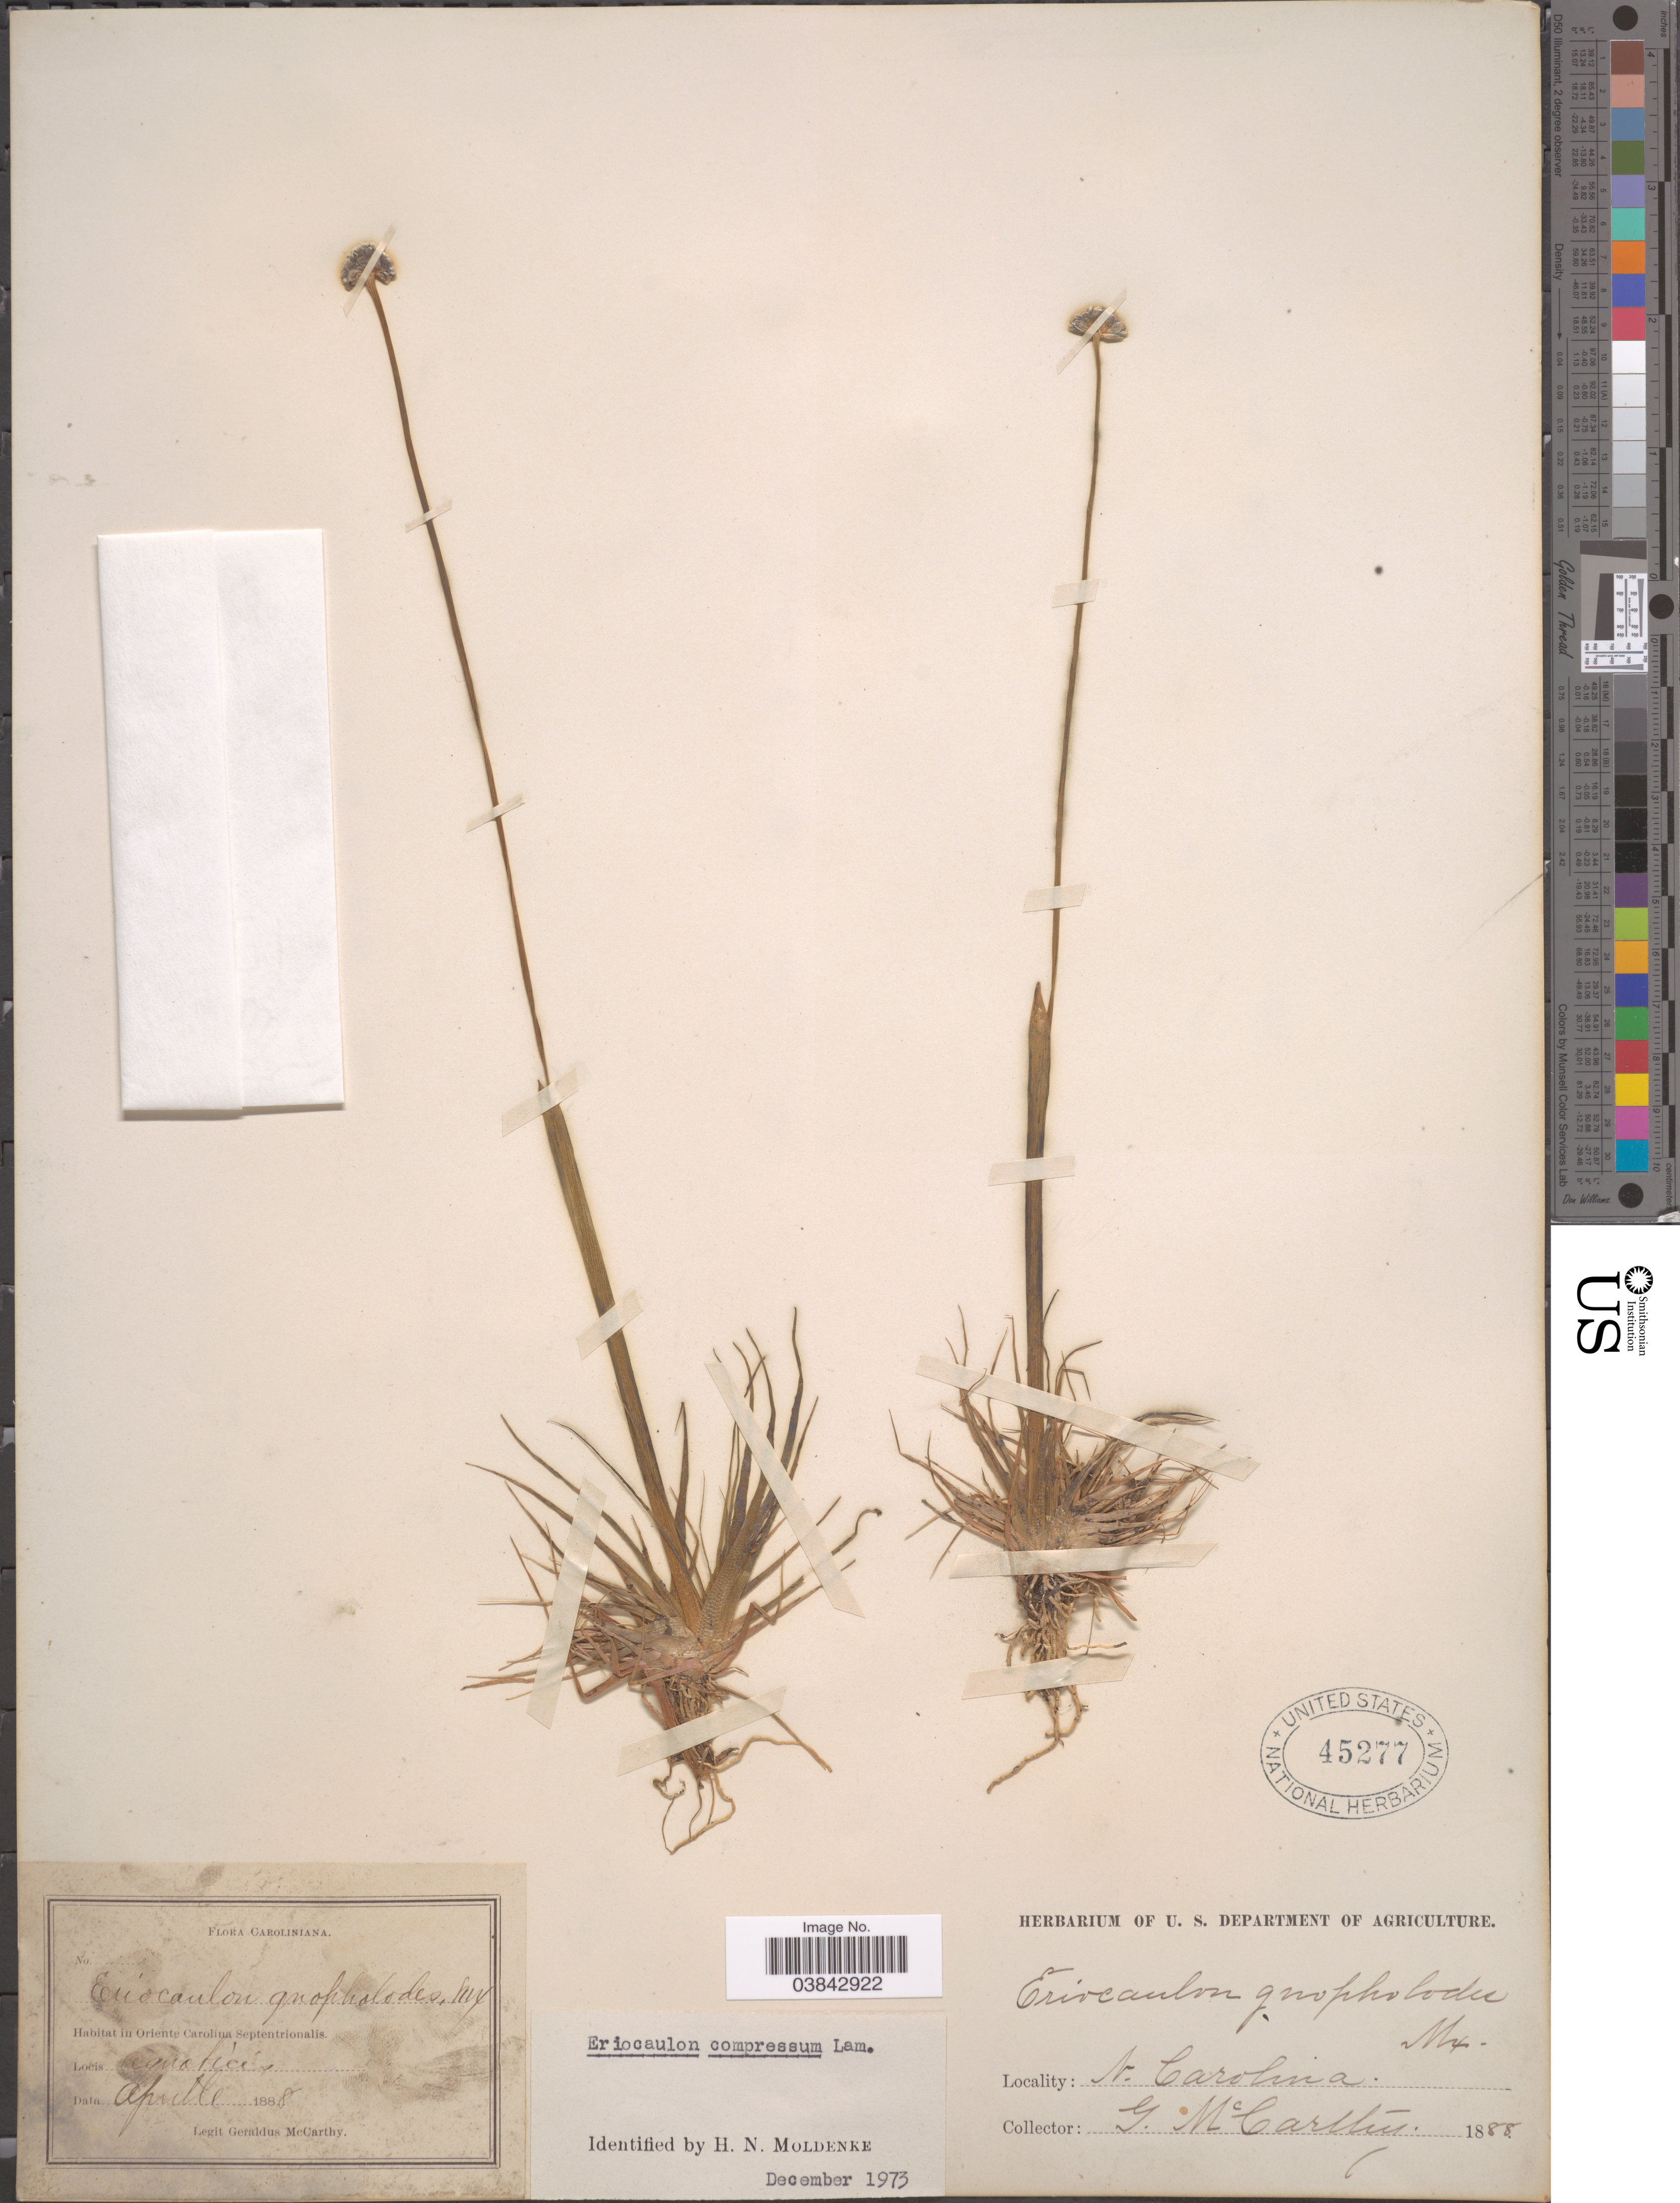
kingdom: Plantae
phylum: Tracheophyta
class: Liliopsida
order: Poales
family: Eriocaulaceae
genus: Eriocaulon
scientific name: Eriocaulon compressum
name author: Lam.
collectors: M. McCarthy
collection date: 1888-04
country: United States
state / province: North Carolina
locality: Oriente Carolina Septentrionalis.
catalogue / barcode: US 45277